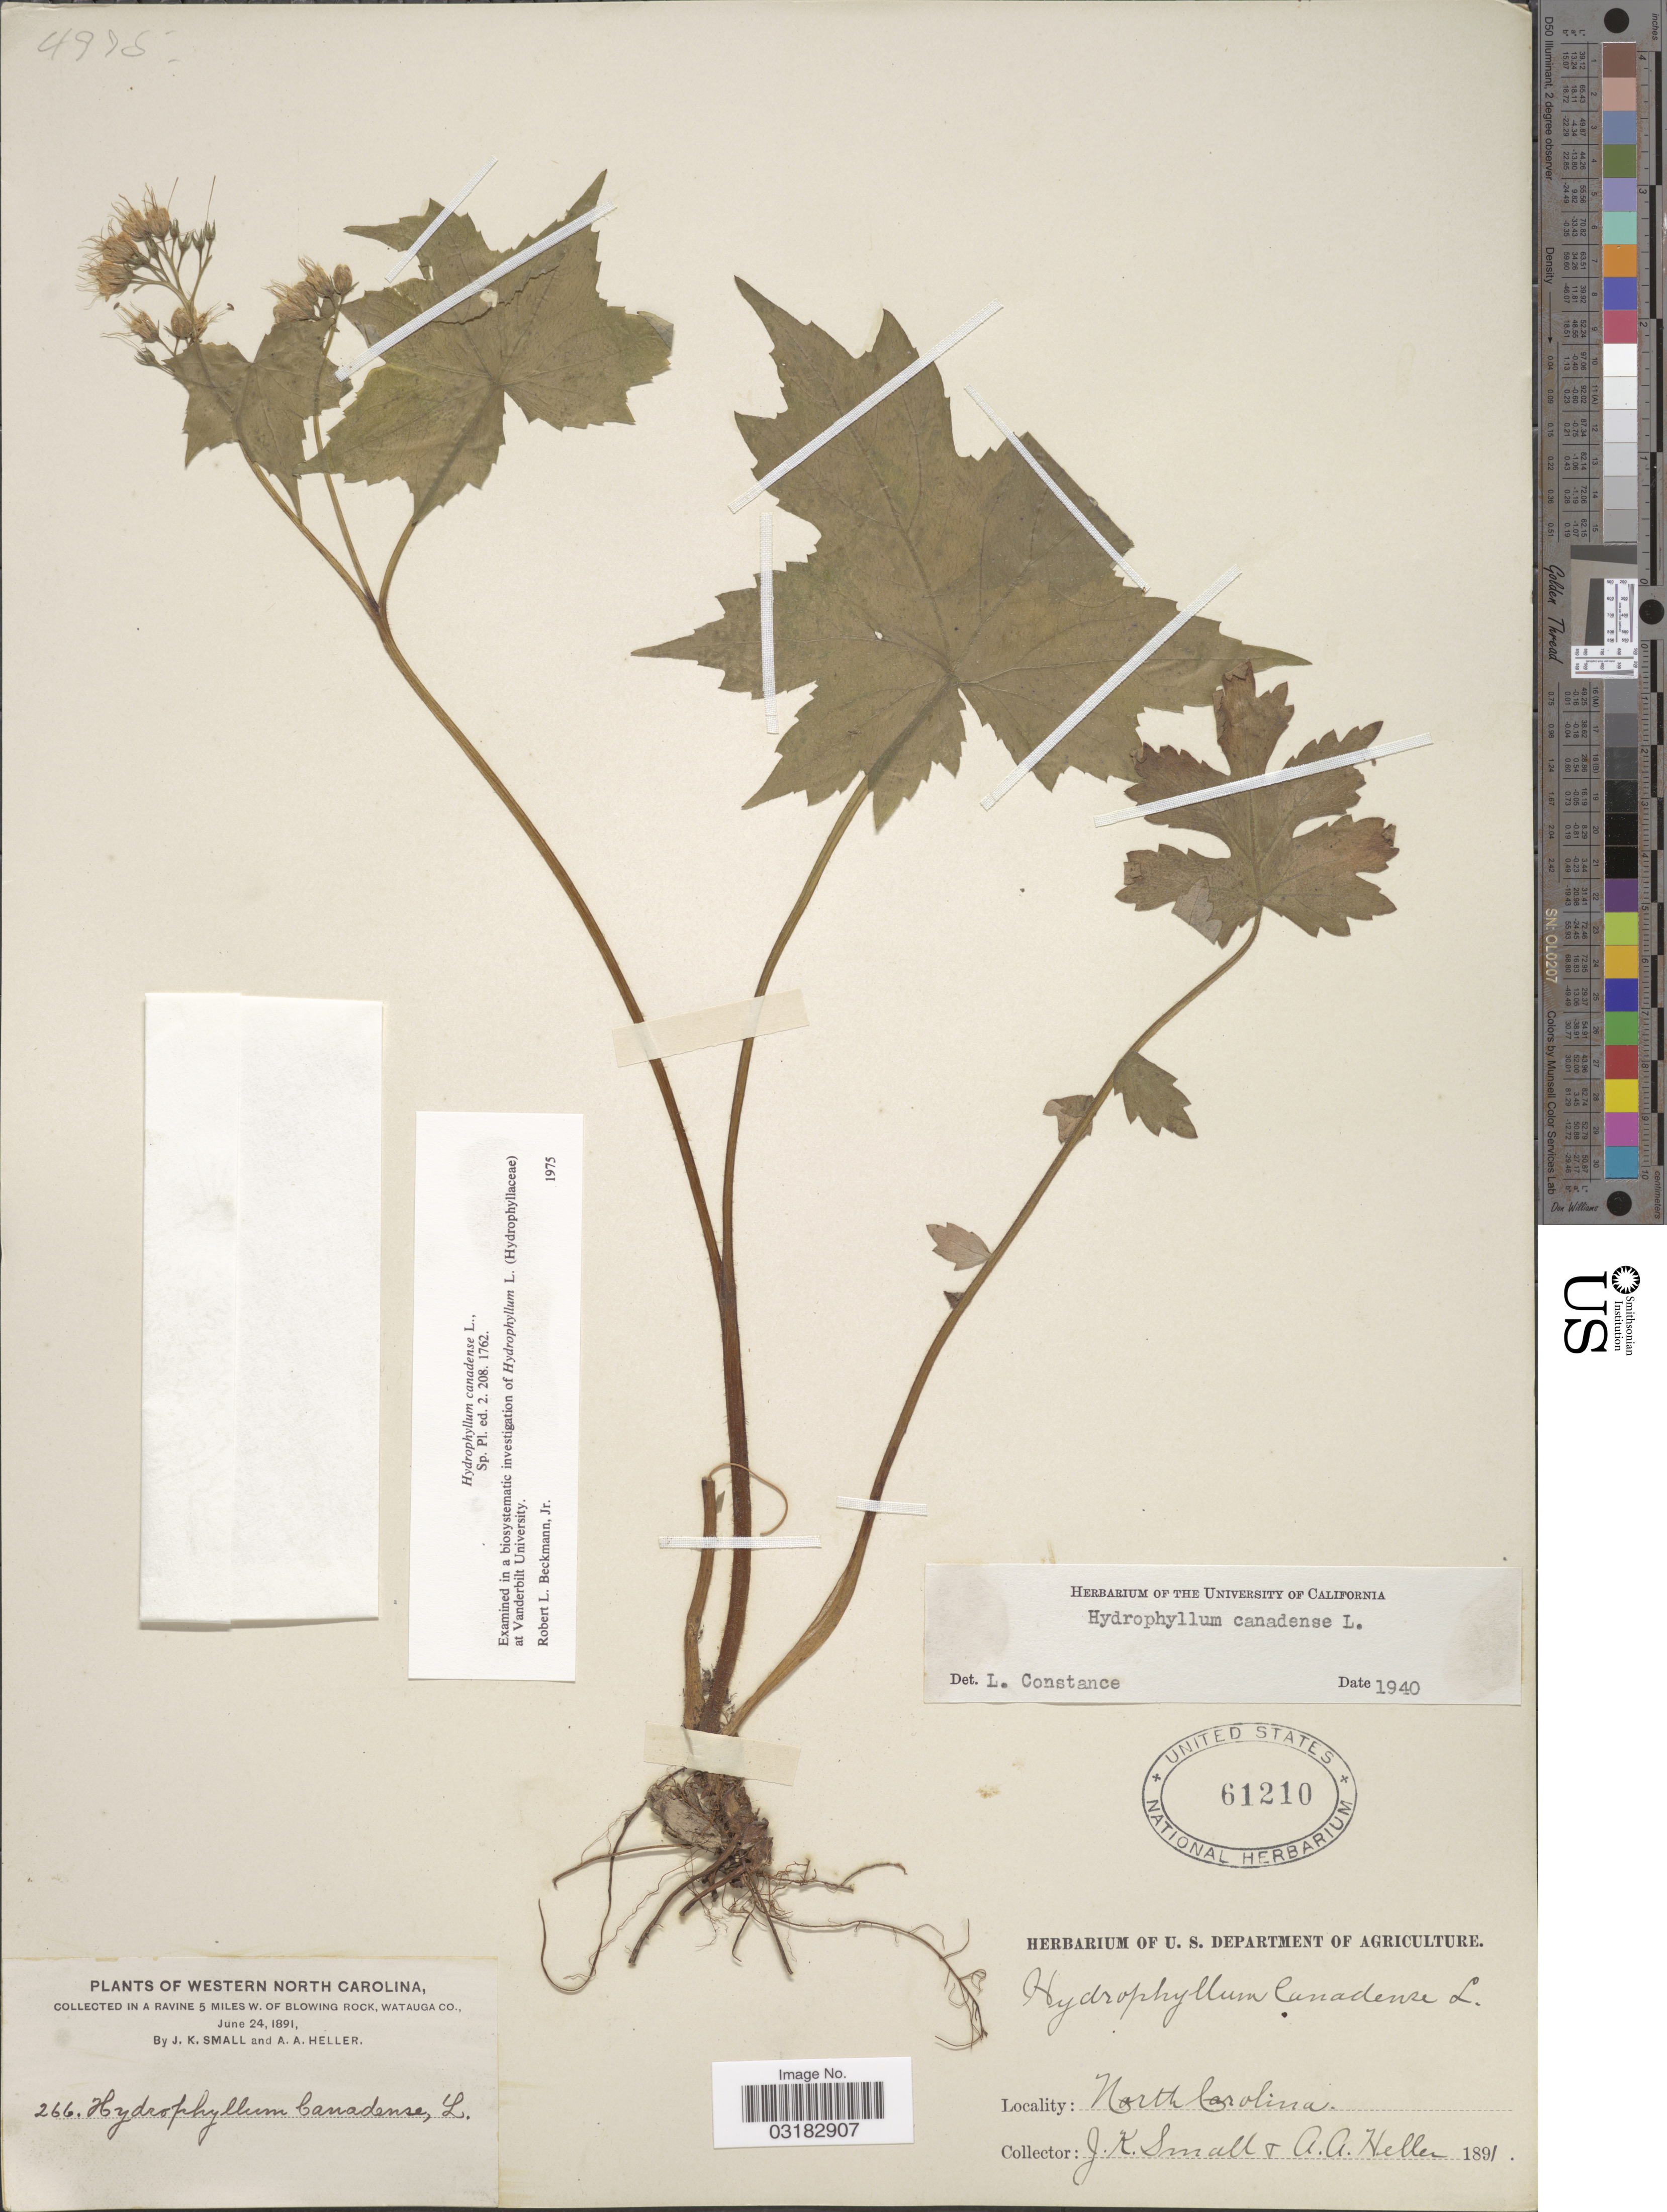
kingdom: Plantae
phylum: Tracheophyta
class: Magnoliopsida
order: Boraginales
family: Hydrophyllaceae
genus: Hydrophyllum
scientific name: Hydrophyllum canadense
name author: L.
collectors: J. K. Small & A. A. Heller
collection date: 1891-06-24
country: United States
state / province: North Carolina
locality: In a ravine 5 miles w. of Blowing Rock, Watauga Co. Western North Carolina.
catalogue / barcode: US 61210